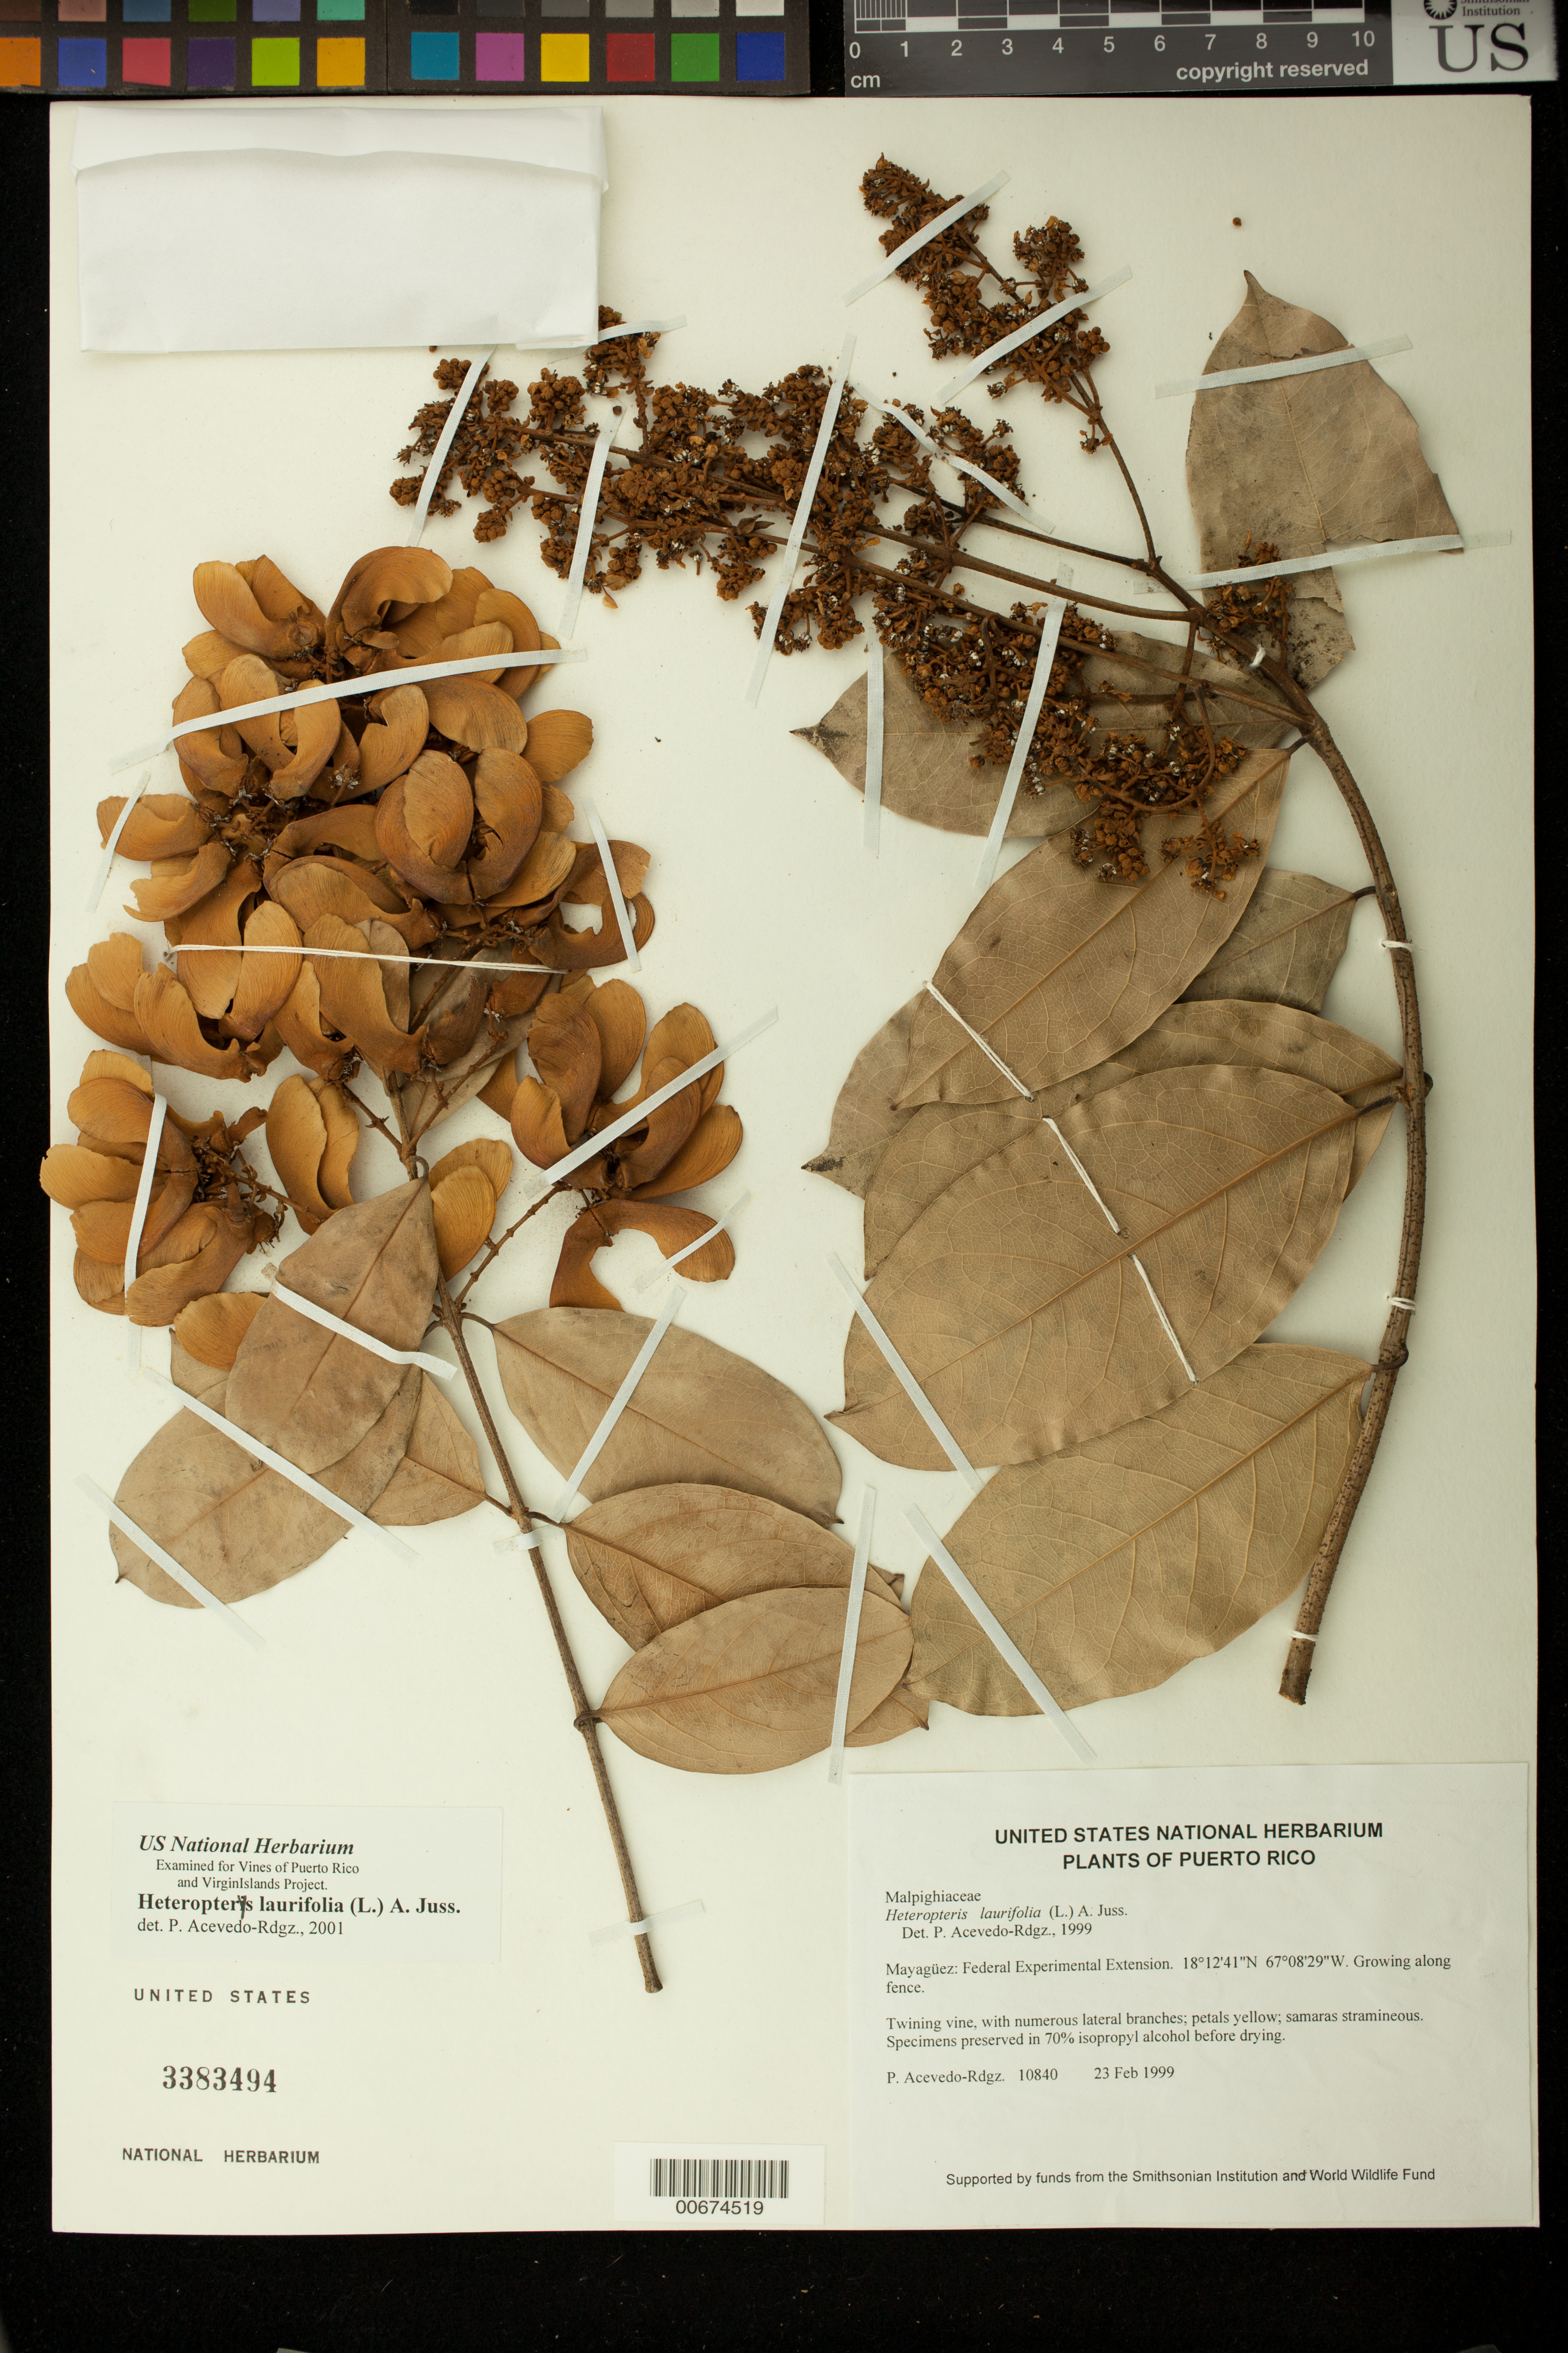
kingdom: Plantae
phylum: Tracheophyta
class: Magnoliopsida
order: Malpighiales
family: Malpighiaceae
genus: Heteropterys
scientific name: Heteropterys laurifolia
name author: (L.) A. Juss.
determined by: Acevedo-Rodríguez, P., (BOT), Smithsonian Institution - National Museum of Natural History (UNITED STATES)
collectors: P. Acevedo-Rodr.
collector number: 10840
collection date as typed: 23 Feb 1999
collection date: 1999-02-23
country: Puerto Rico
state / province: Mayagüez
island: Puerto Rico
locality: Mayagüez: Federal Experimental Extension.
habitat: Growing along fence.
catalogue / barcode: US 3383494